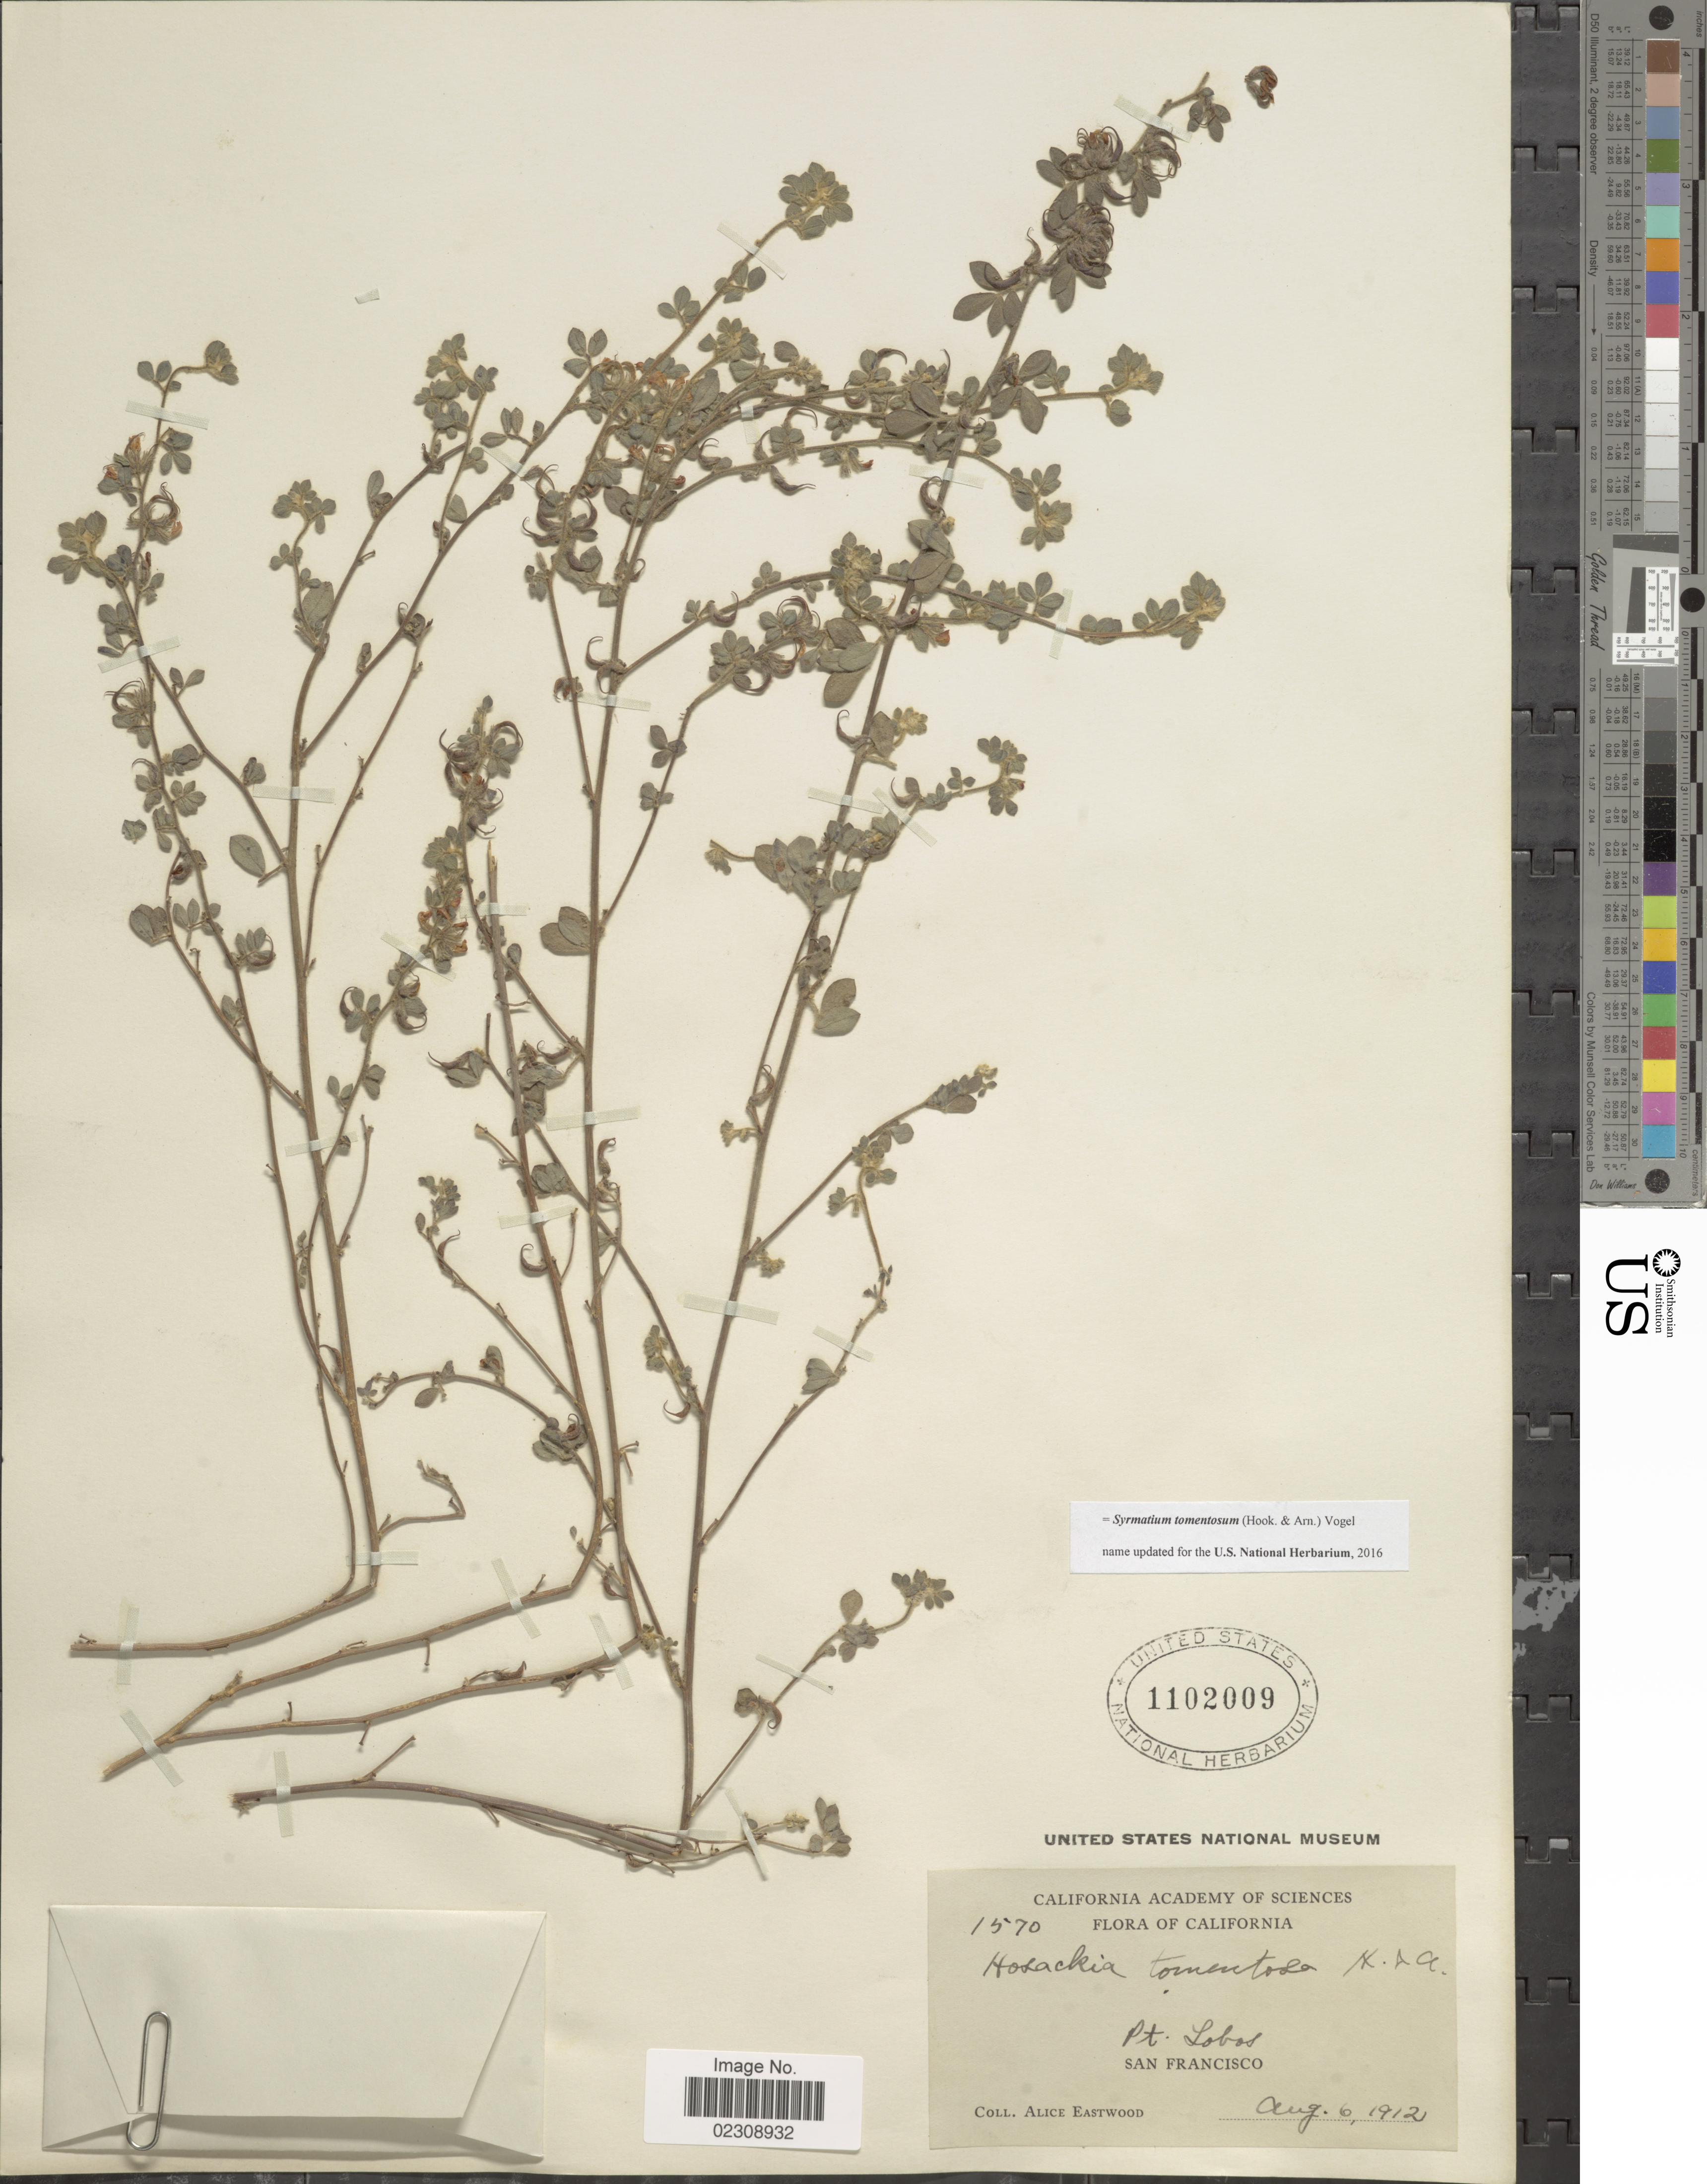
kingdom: Plantae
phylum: Tracheophyta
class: Magnoliopsida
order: Fabales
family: Fabaceae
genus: Syrmatium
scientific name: Syrmatium tomentosum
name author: (Hook. & Arn.) Vogel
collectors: A. Eastwood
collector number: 1570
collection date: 1912-08-06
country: United States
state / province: California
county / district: San Francisco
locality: Pt. Lobos. San Francisco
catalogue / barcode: US 1102009